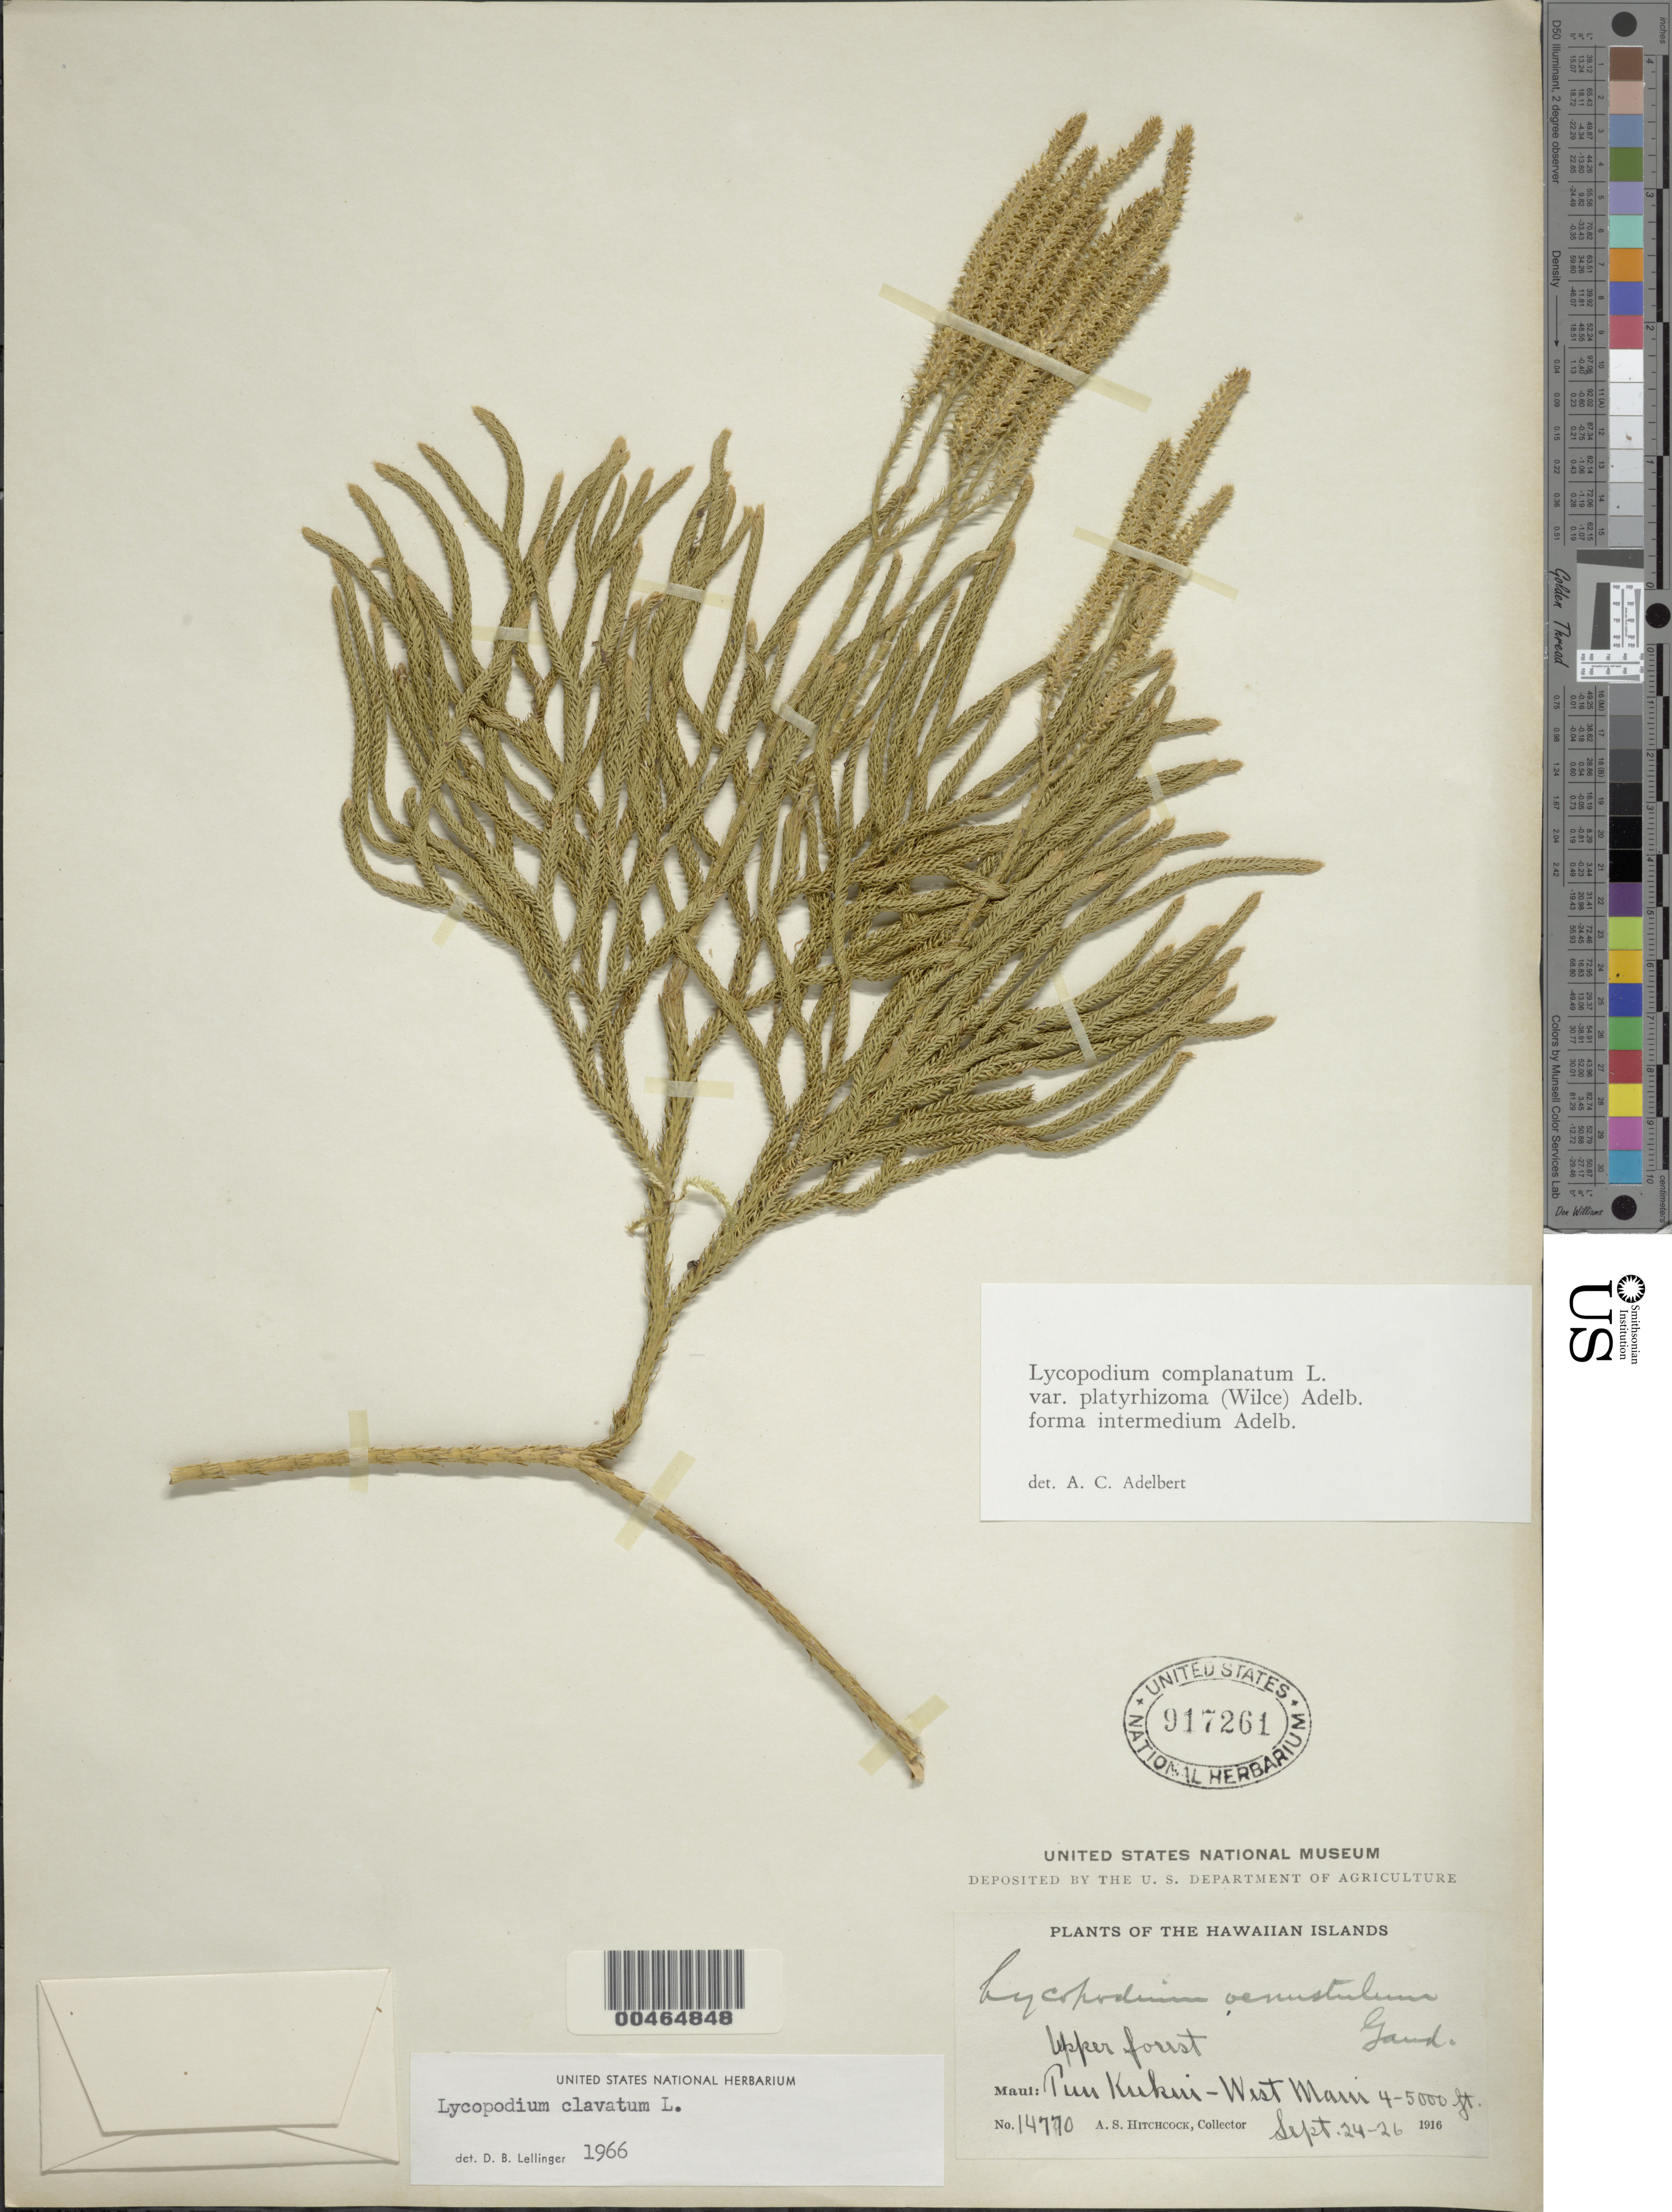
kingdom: Plantae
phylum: Tracheophyta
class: Lycopodiopsida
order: Lycopodiales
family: Lycopodiaceae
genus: Lycopodium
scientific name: Lycopodium clavatum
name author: L.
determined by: Lellinger, David B., (BOT), Smithsonian Institution - National Museum of Natural History (UNITED STATES)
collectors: A. S. Hitchcock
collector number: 14770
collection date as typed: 24 Sep 1916 to 26 Sep 1916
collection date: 1916-09-24/1916-09-26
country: United States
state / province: Hawaii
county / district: Maui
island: Maui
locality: Puu Kukui, W Maui, Maui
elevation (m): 1219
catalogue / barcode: US 917261